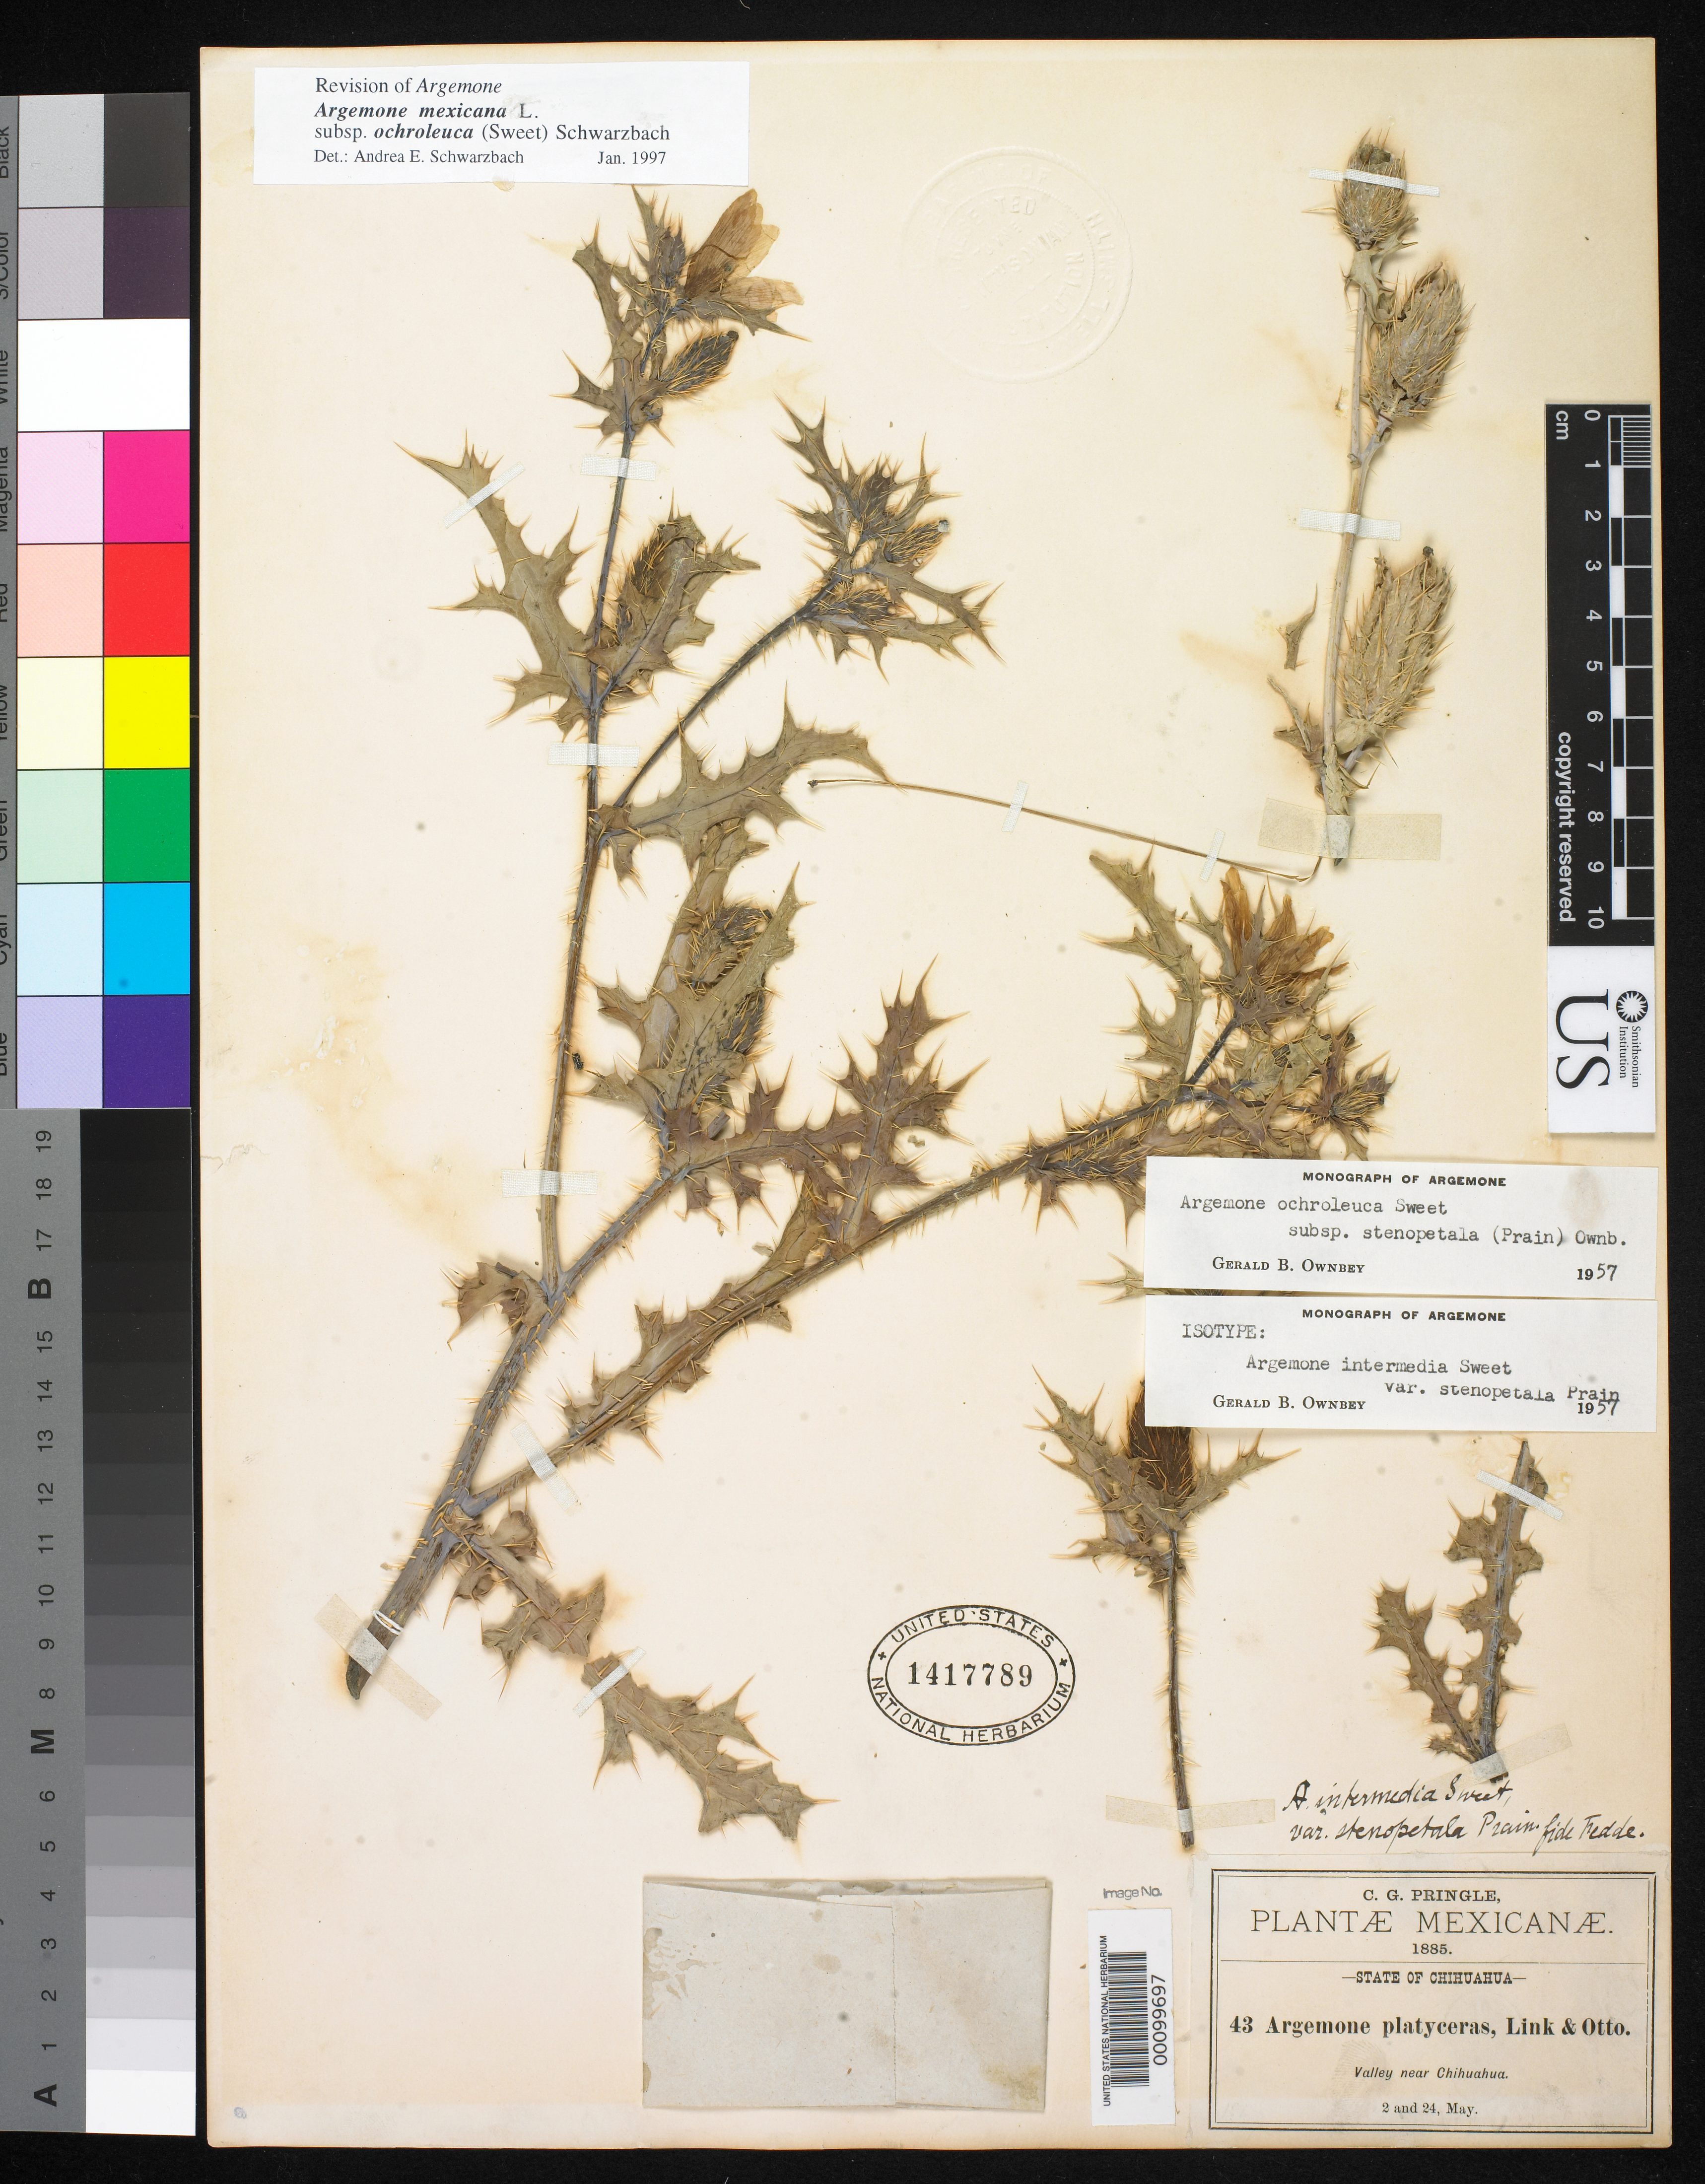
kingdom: Plantae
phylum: Tracheophyta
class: Magnoliopsida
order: Ranunculales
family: Papaveraceae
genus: Argemone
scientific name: Argemone intermedia var. stenopetala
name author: Prain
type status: Isotype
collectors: C. G. Pringle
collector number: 43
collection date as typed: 02 May 1885 and 24 May 1885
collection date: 1885-05-02,1885-05-24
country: Mexico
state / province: Chihuahua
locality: Valley near Chihuahua.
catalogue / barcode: US 1417789